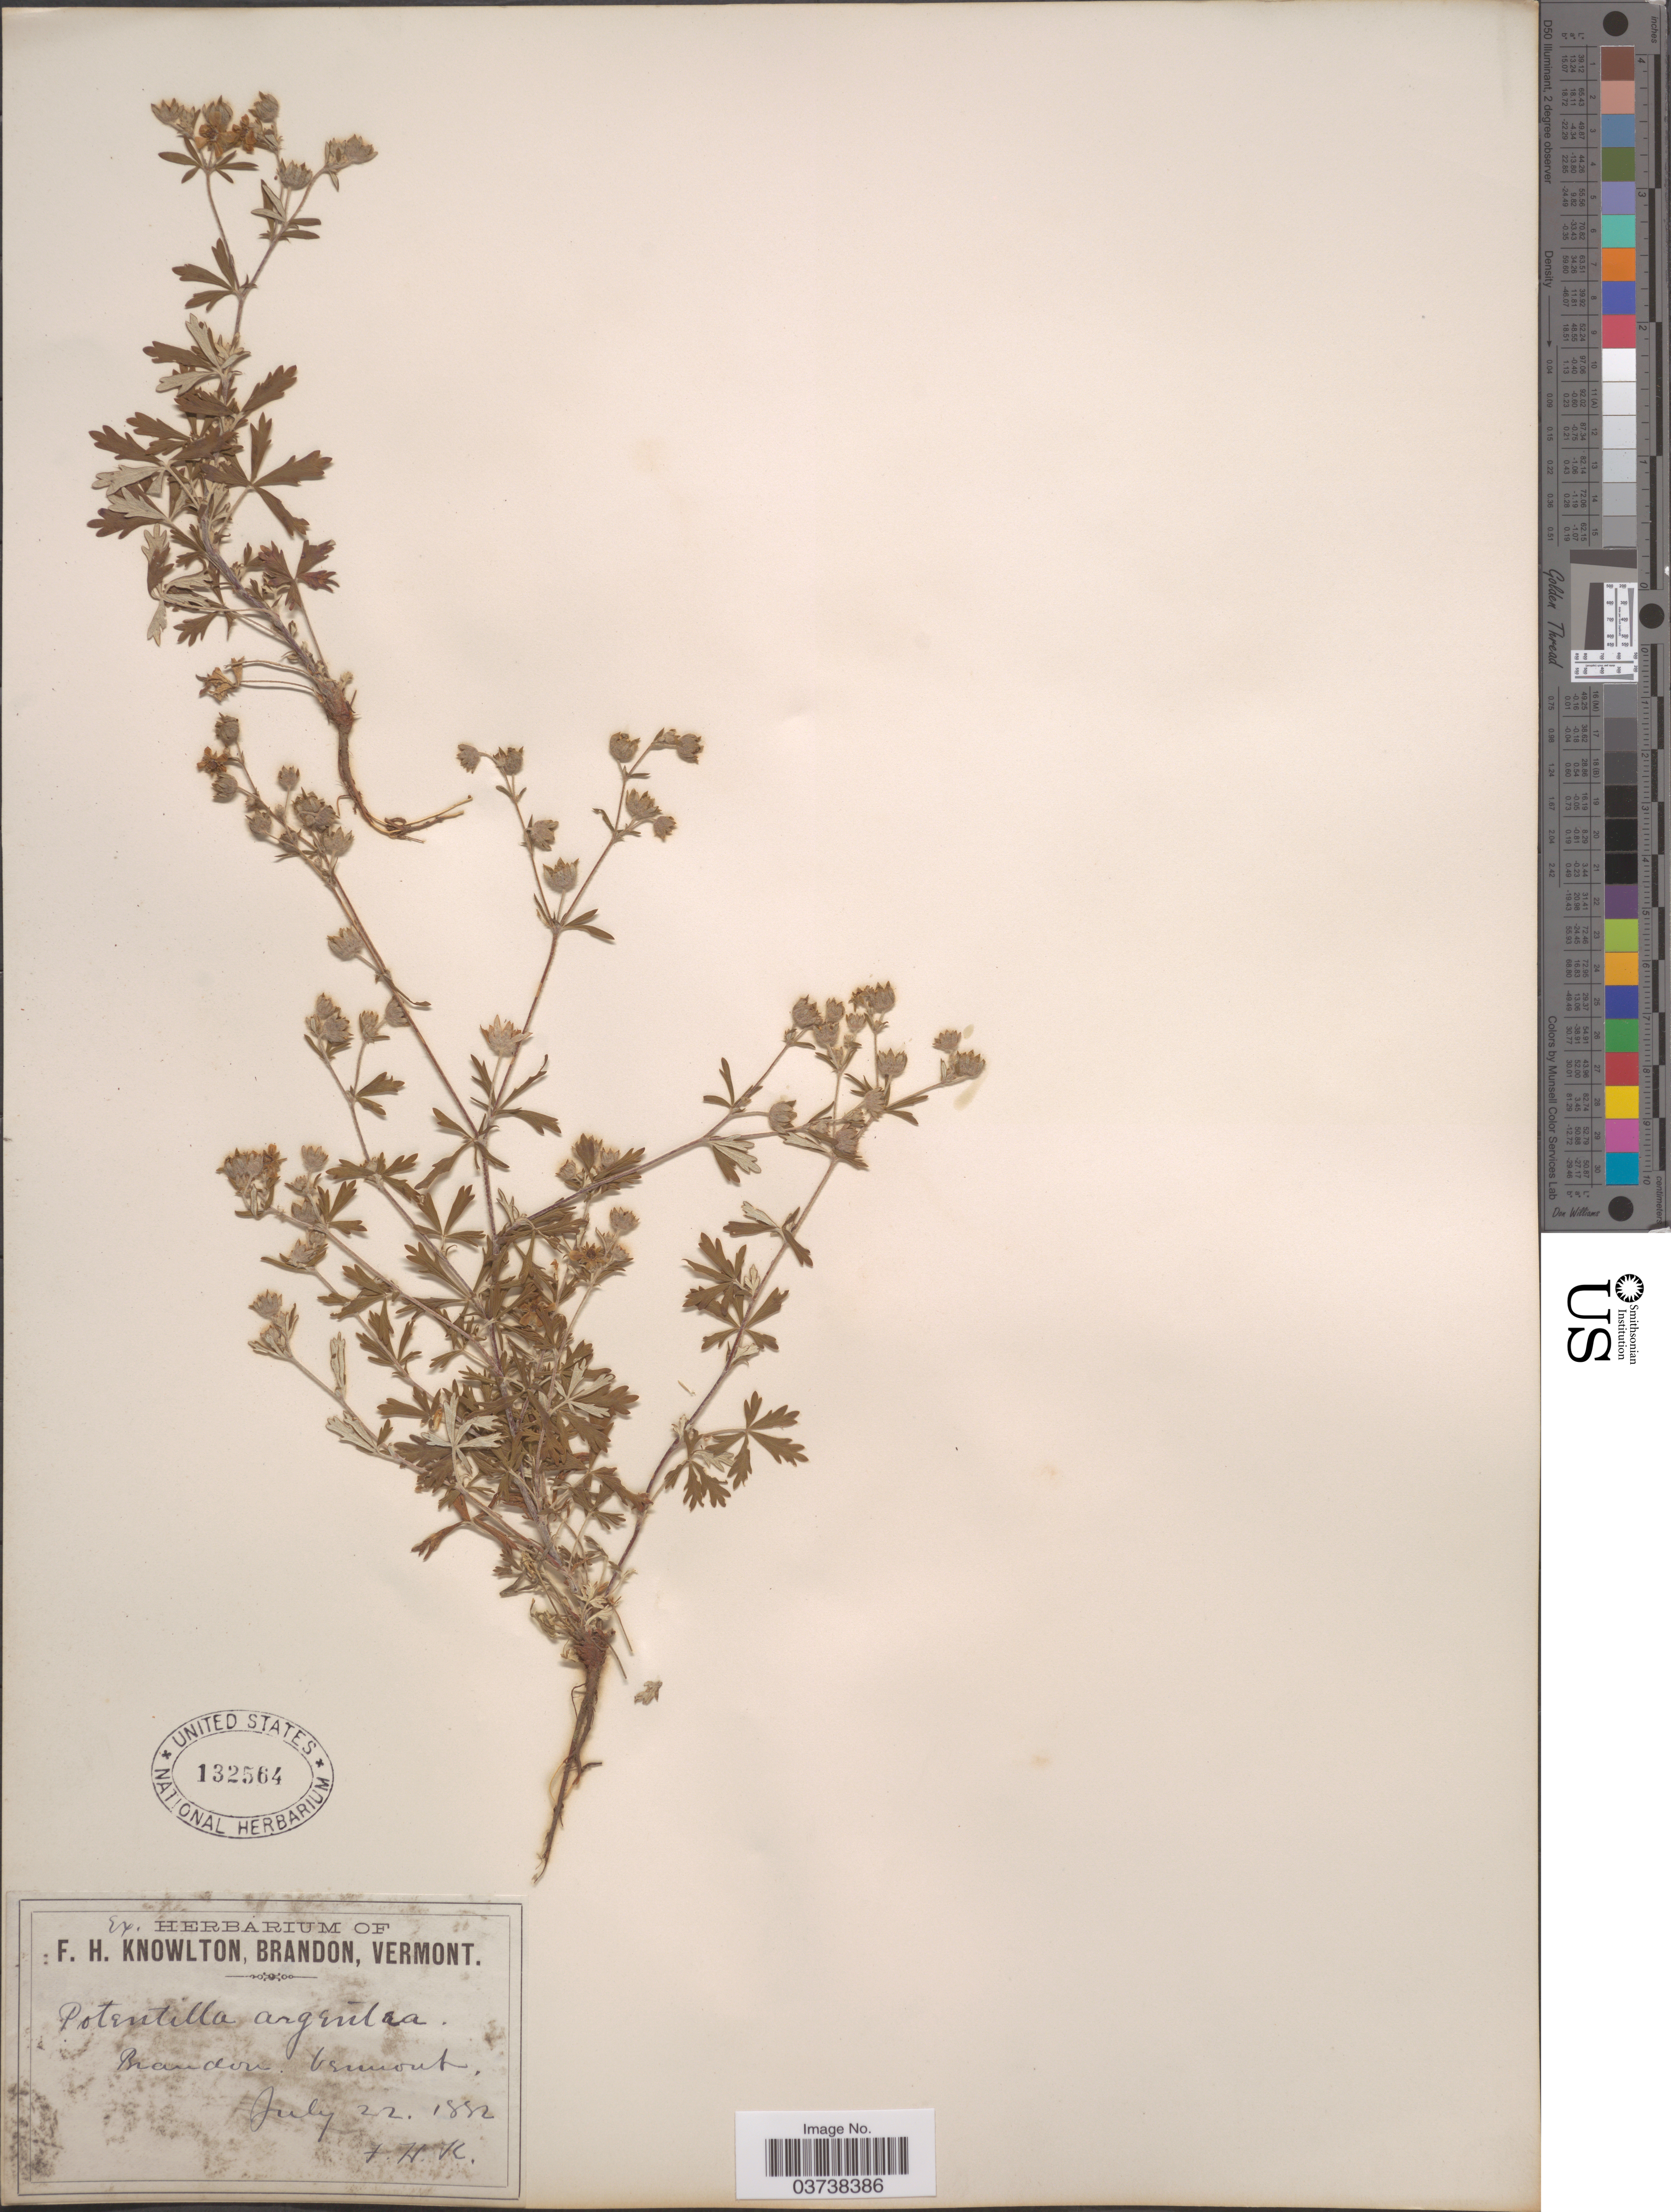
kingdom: Plantae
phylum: Tracheophyta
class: Magnoliopsida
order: Rosales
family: Rosaceae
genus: Potentilla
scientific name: Potentilla argentea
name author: L.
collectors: F. H. Knowlton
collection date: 1882-07-22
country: United States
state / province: Vermont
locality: Brandon.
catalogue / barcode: US 132564